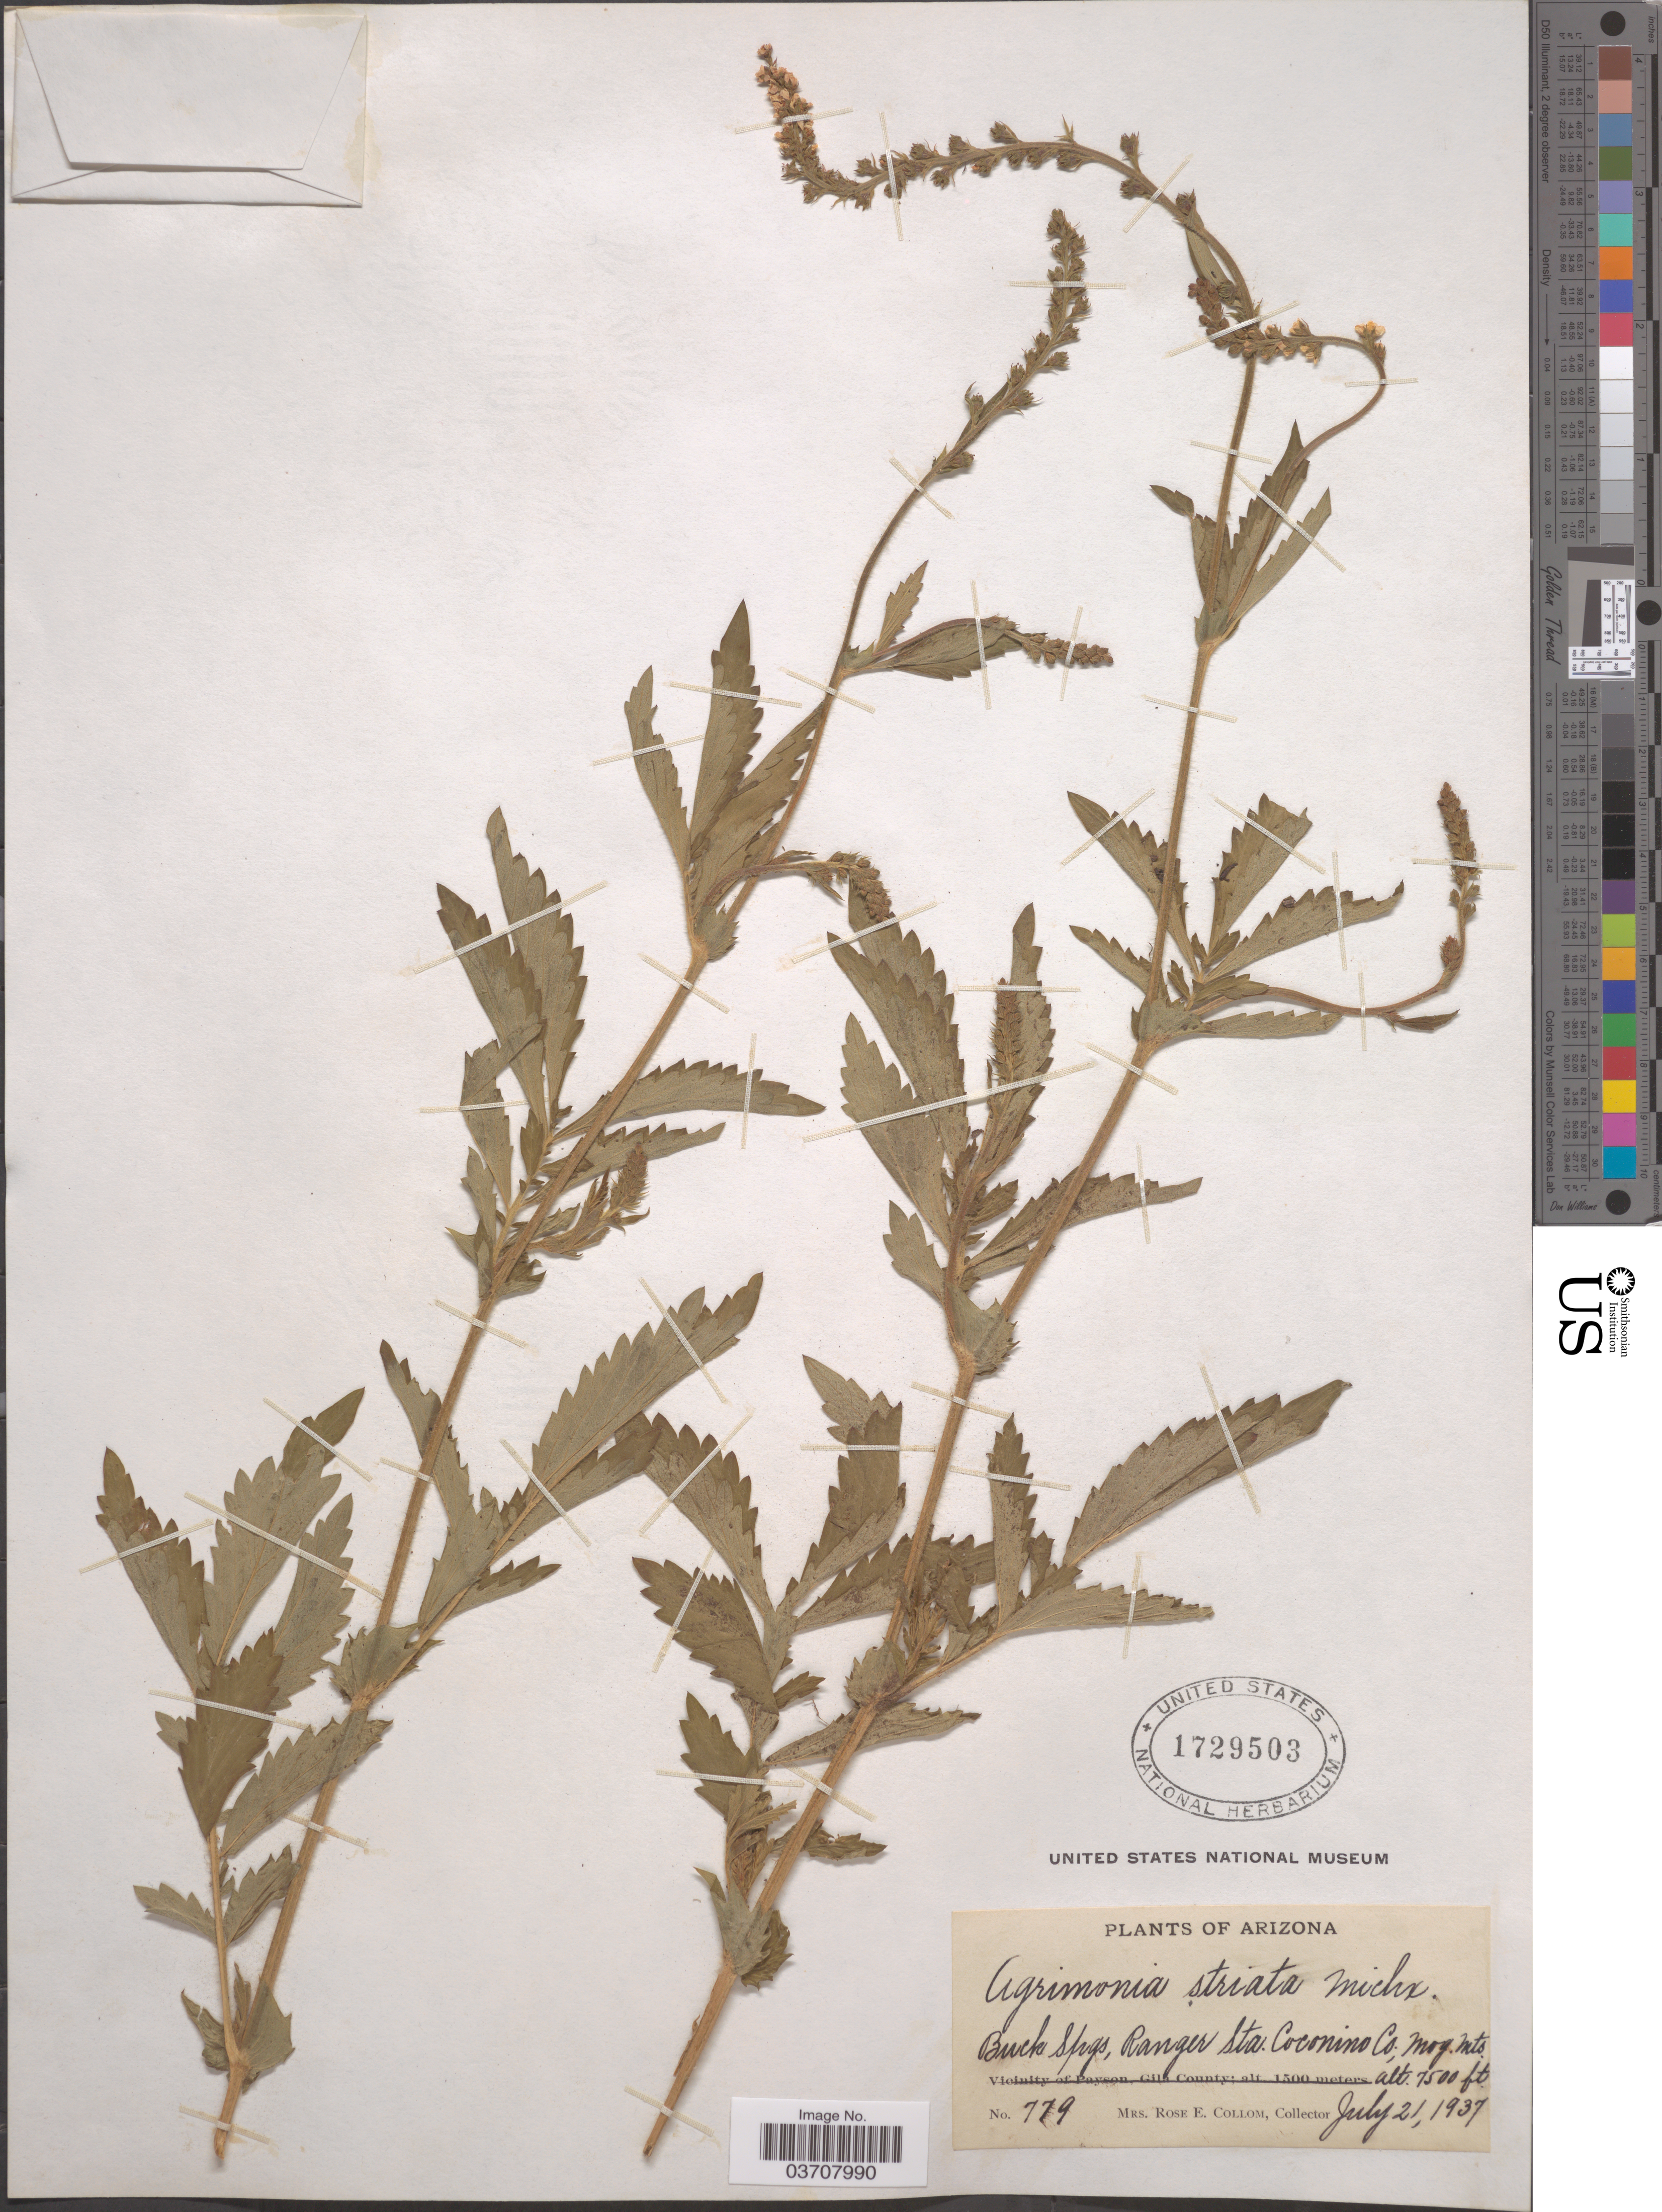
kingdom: Plantae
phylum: Tracheophyta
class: Magnoliopsida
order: Rosales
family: Rosaceae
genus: Agrimonia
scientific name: Agrimonia striata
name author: Michx.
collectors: R. E. Collom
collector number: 779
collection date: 1937-07-21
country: United States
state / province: Arizona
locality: Buck Spgs, Ranger Sta. Coconino Co, Mog. Mts.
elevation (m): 2286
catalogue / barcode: US 1729503